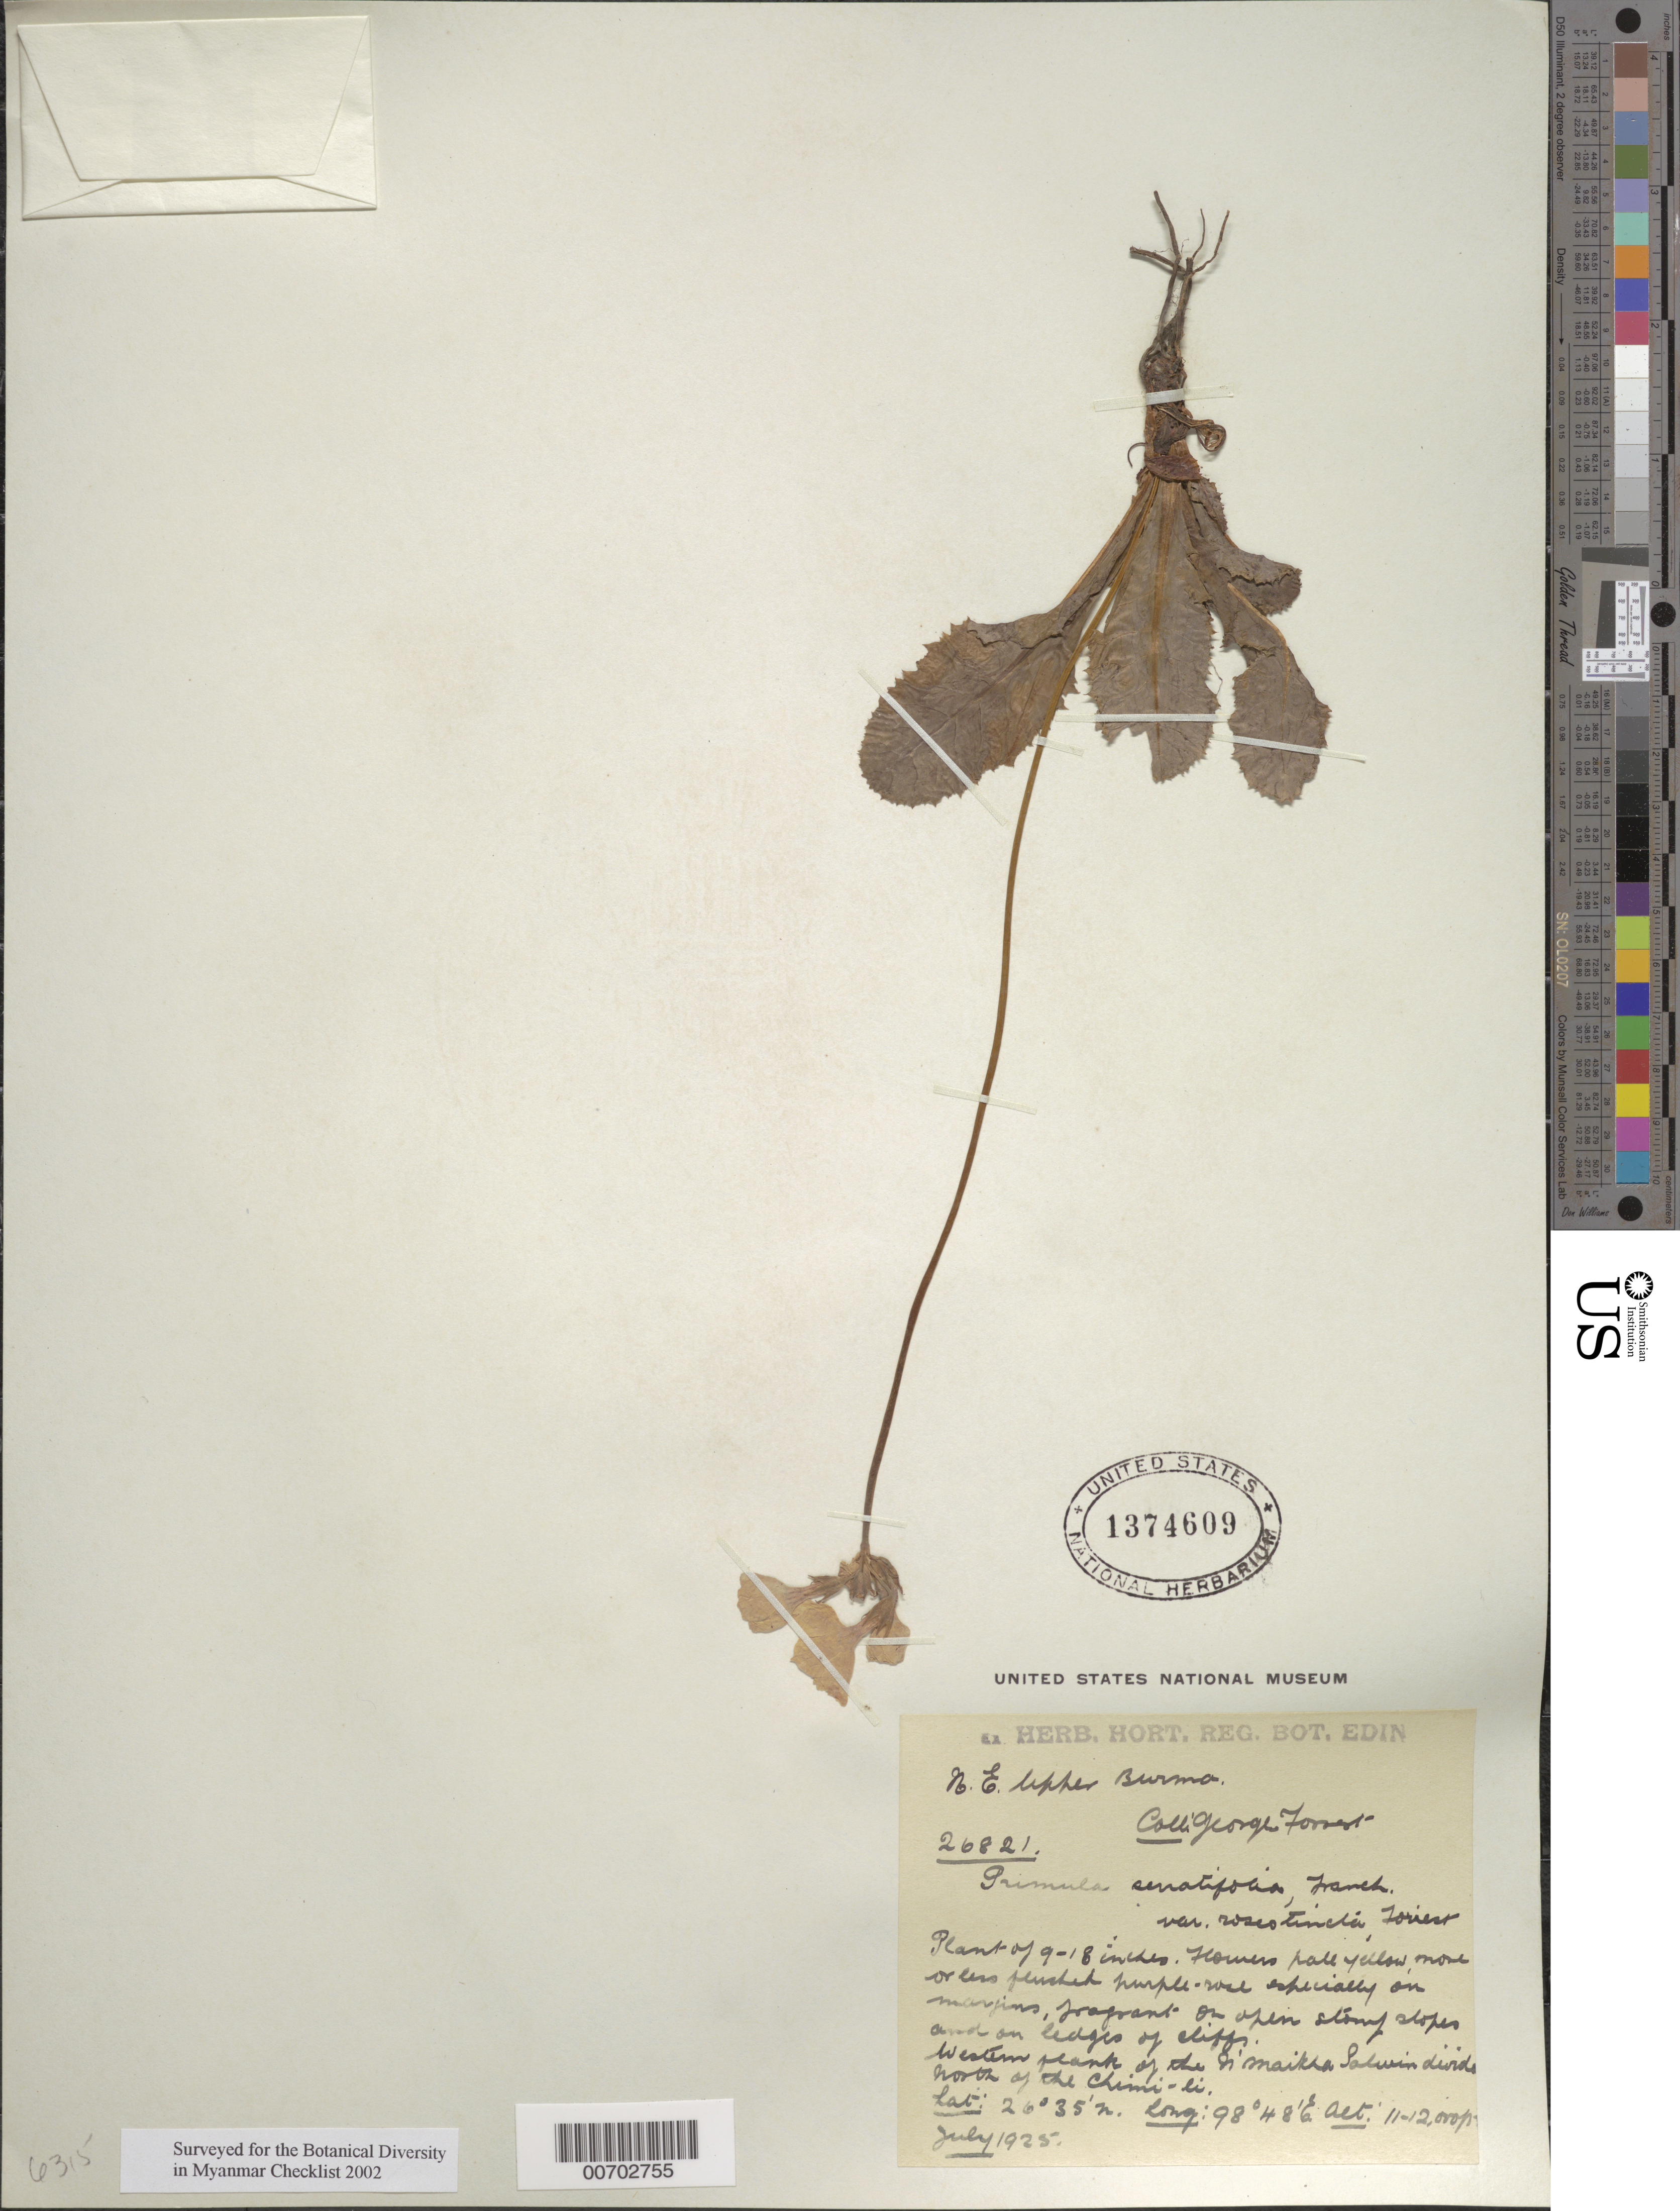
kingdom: Plantae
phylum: Tracheophyta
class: Magnoliopsida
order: Ericales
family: Primulaceae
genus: Primula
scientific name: Primula serratifolia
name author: Franch.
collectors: G. Forrest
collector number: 26821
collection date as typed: Jul 1925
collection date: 1925-07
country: Myanmar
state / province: Kachin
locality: N'Maikha-Salwin Divide, W flank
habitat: Open stony slopes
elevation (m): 3353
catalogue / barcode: US 1374609